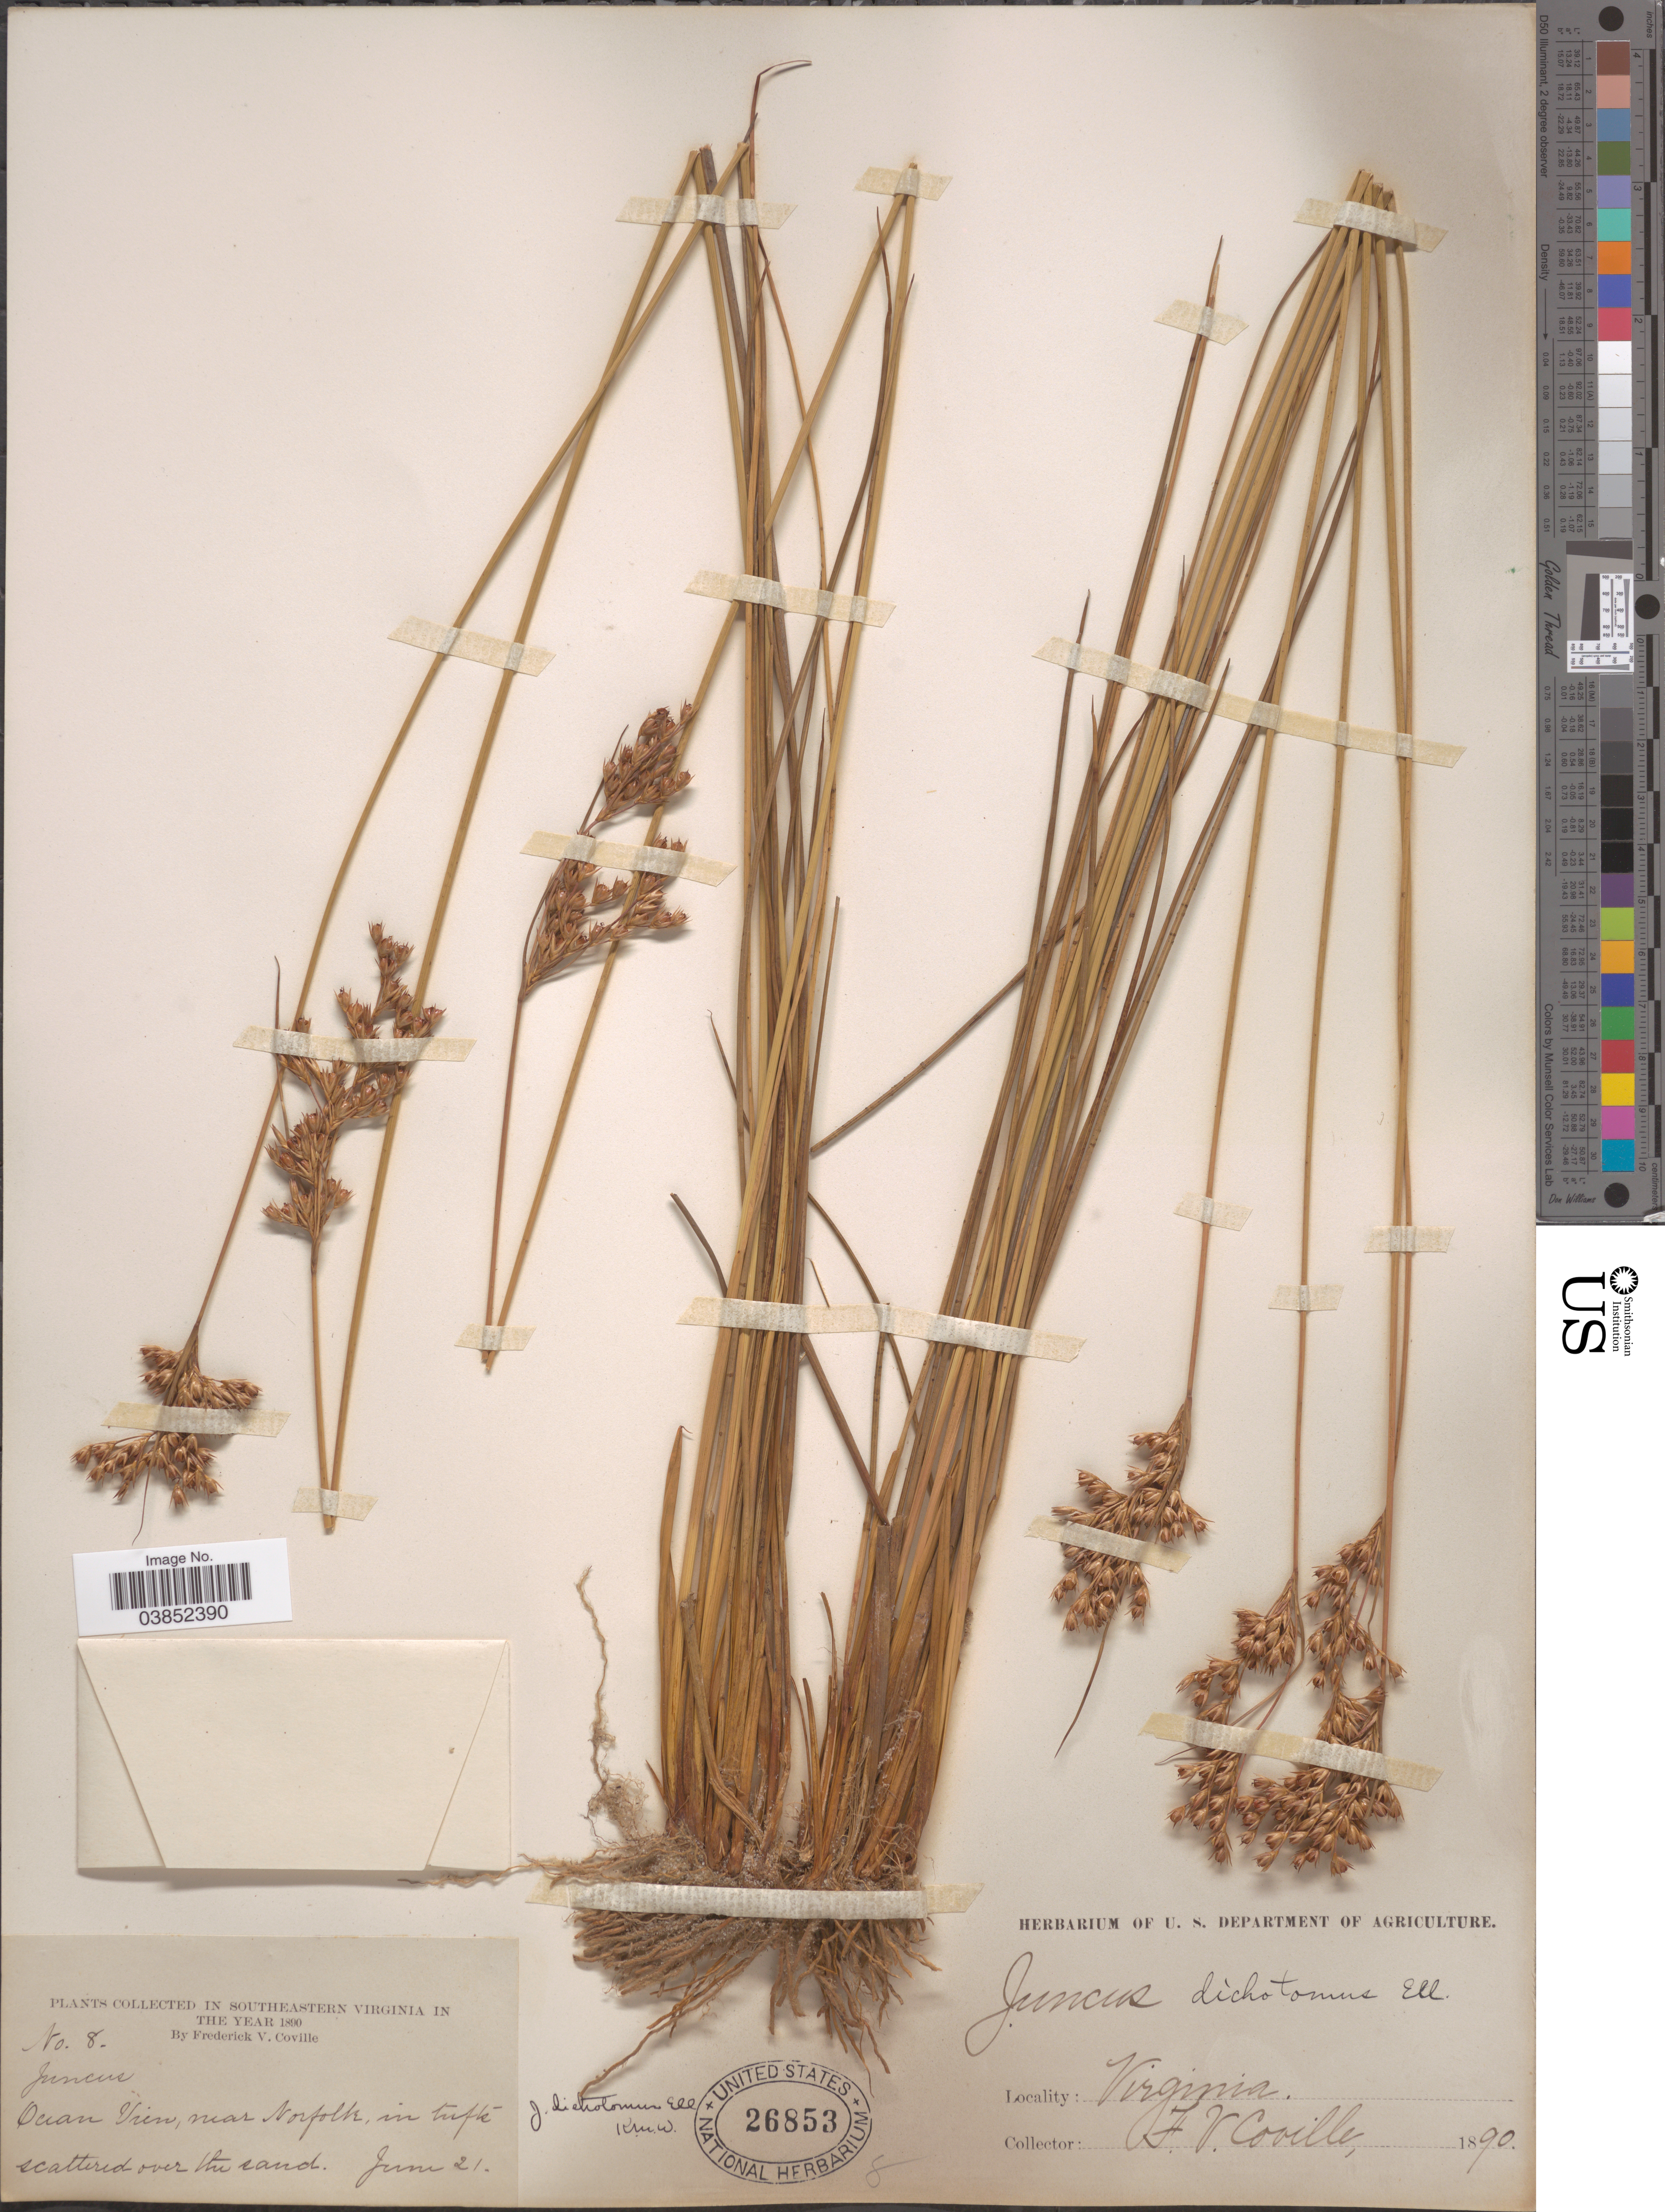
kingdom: Plantae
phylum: Tracheophyta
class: Liliopsida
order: Poales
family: Juncaceae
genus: Juncus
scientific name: Juncus dichotomus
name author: Elliott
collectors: F. V. Coville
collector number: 8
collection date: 1890-06-21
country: United States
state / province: Virginia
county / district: City of Norfolk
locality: Southeastern Virginia. Ocean View, near Norfolk in Tufts scattered over the sand.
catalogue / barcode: US 26853